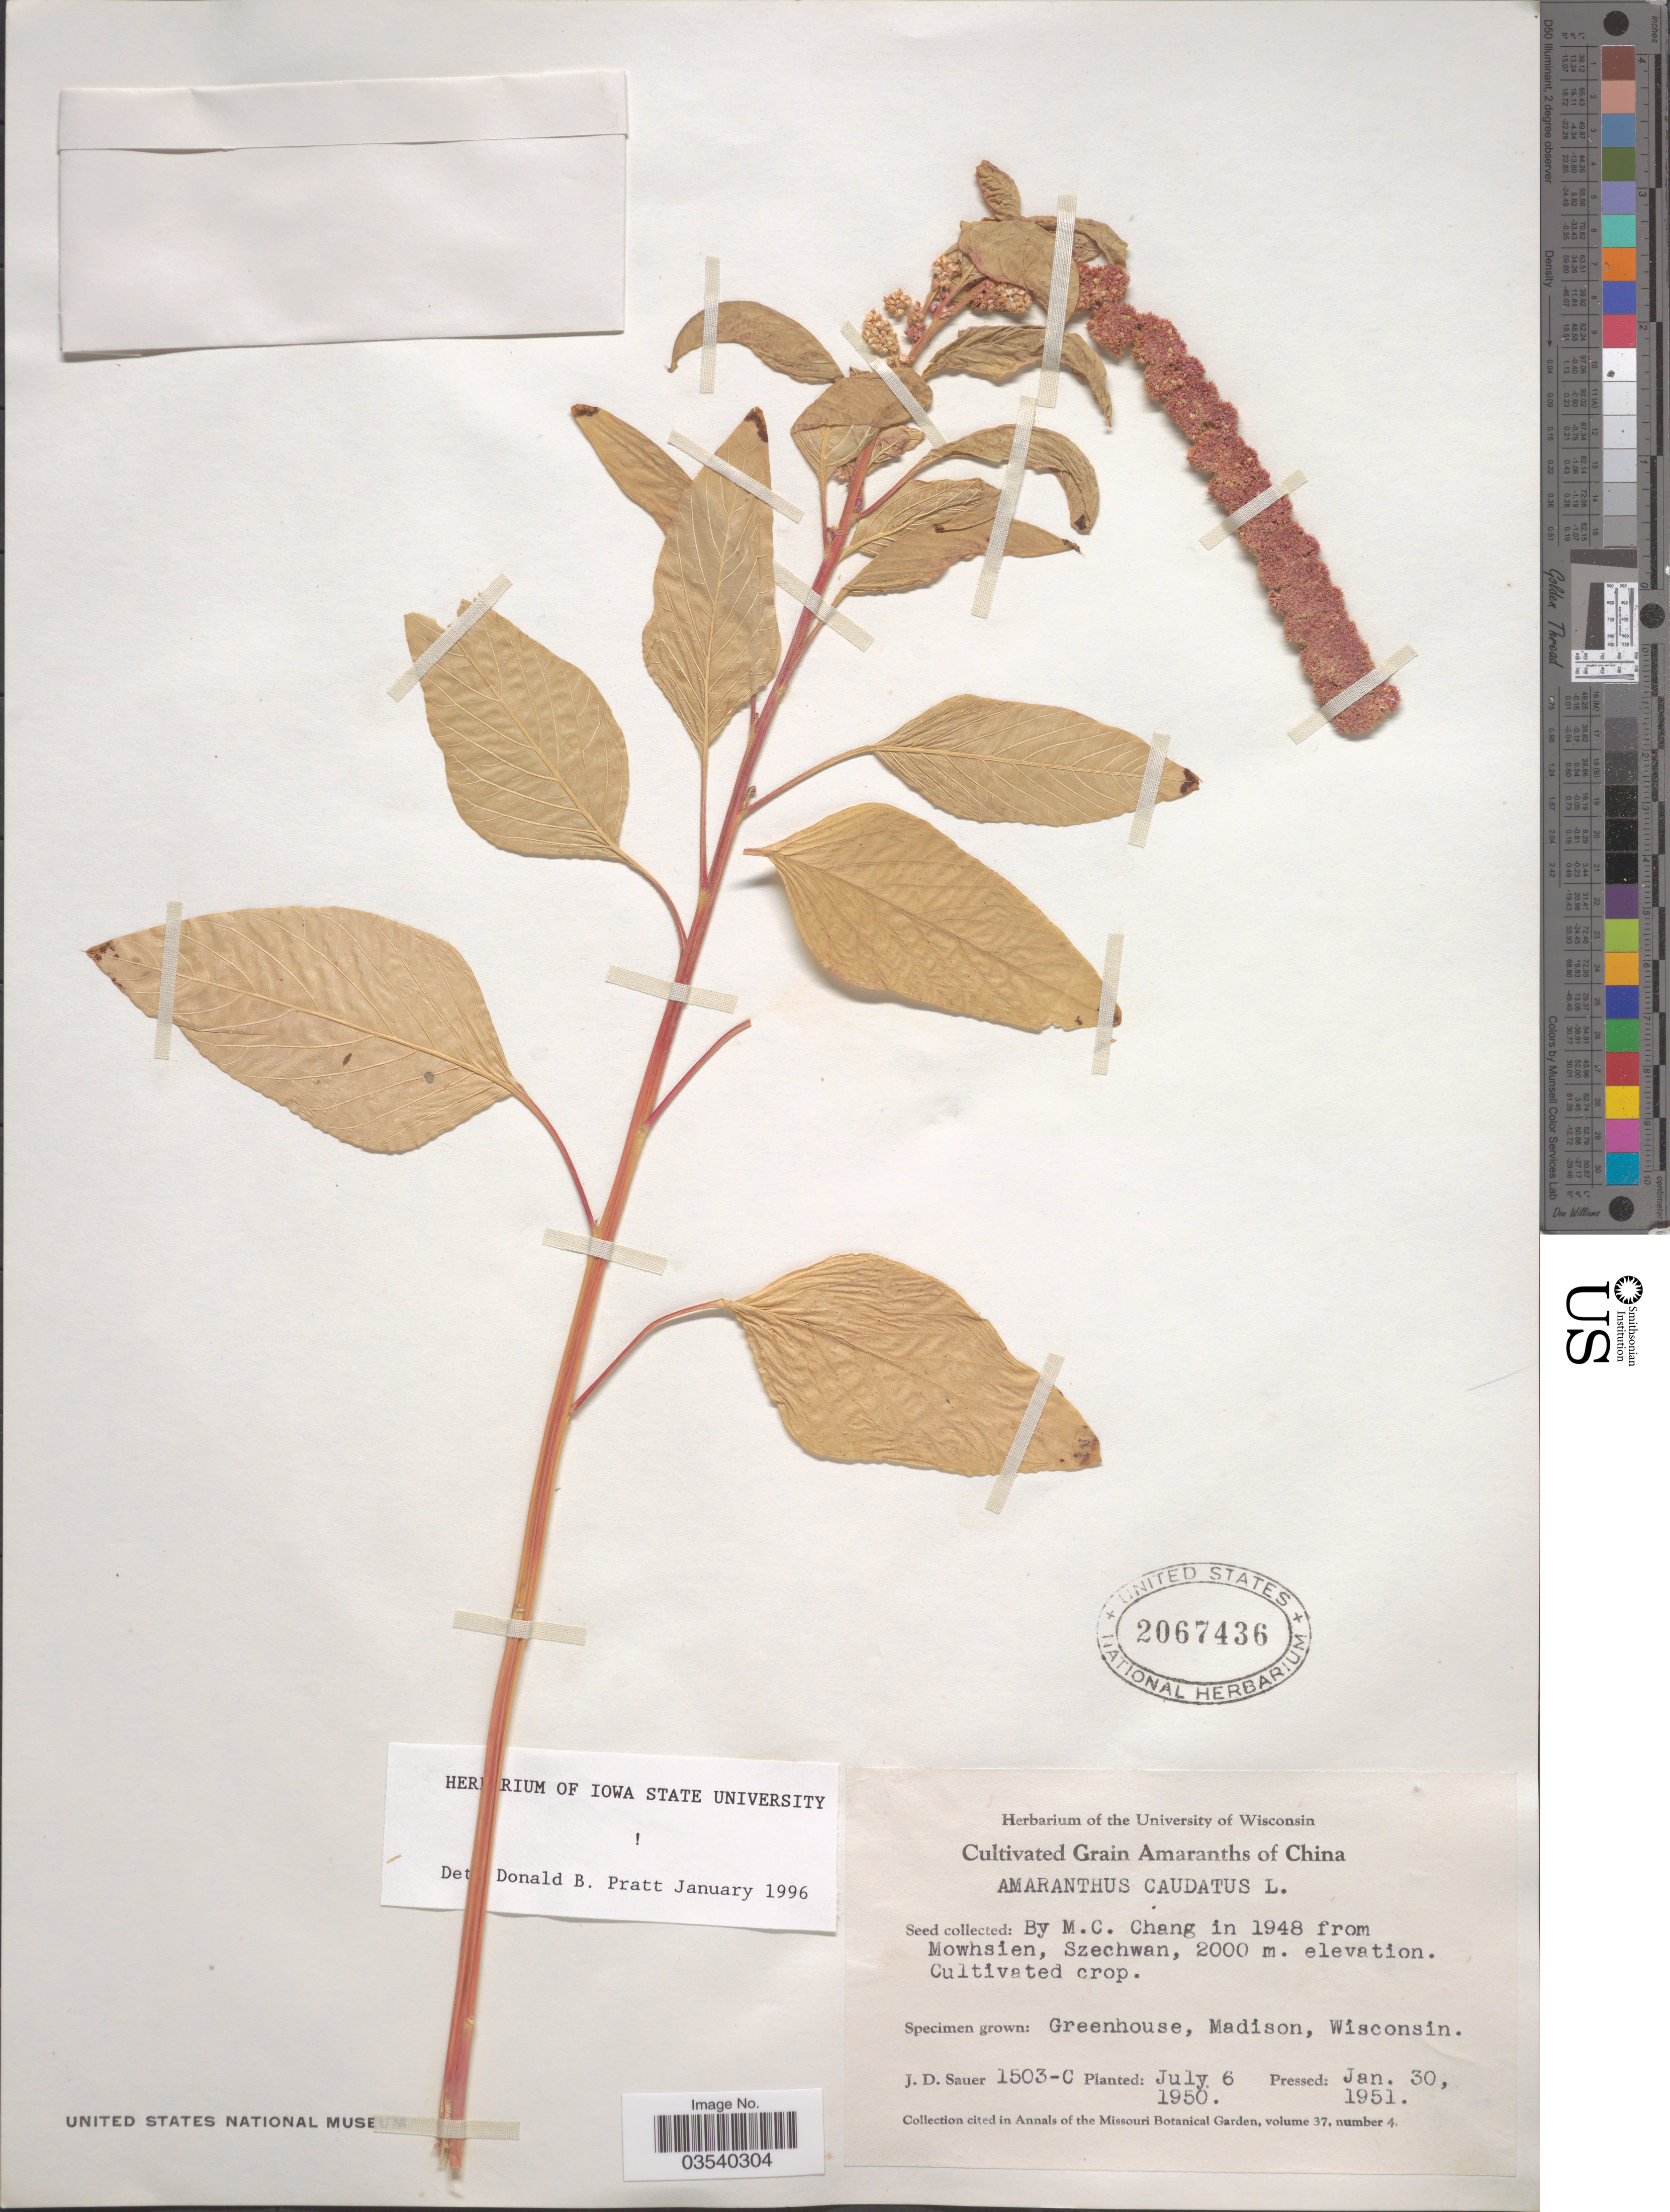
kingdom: Plantae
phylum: Tracheophyta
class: Magnoliopsida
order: Caryophyllales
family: Amaranthaceae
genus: Amaranthus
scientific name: Amaranthus caudatus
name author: L.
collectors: J. D. Sauer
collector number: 1503-C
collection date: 1950-07-06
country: United States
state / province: Wisconsin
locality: Greenhouse, Madison.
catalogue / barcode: US 2067436